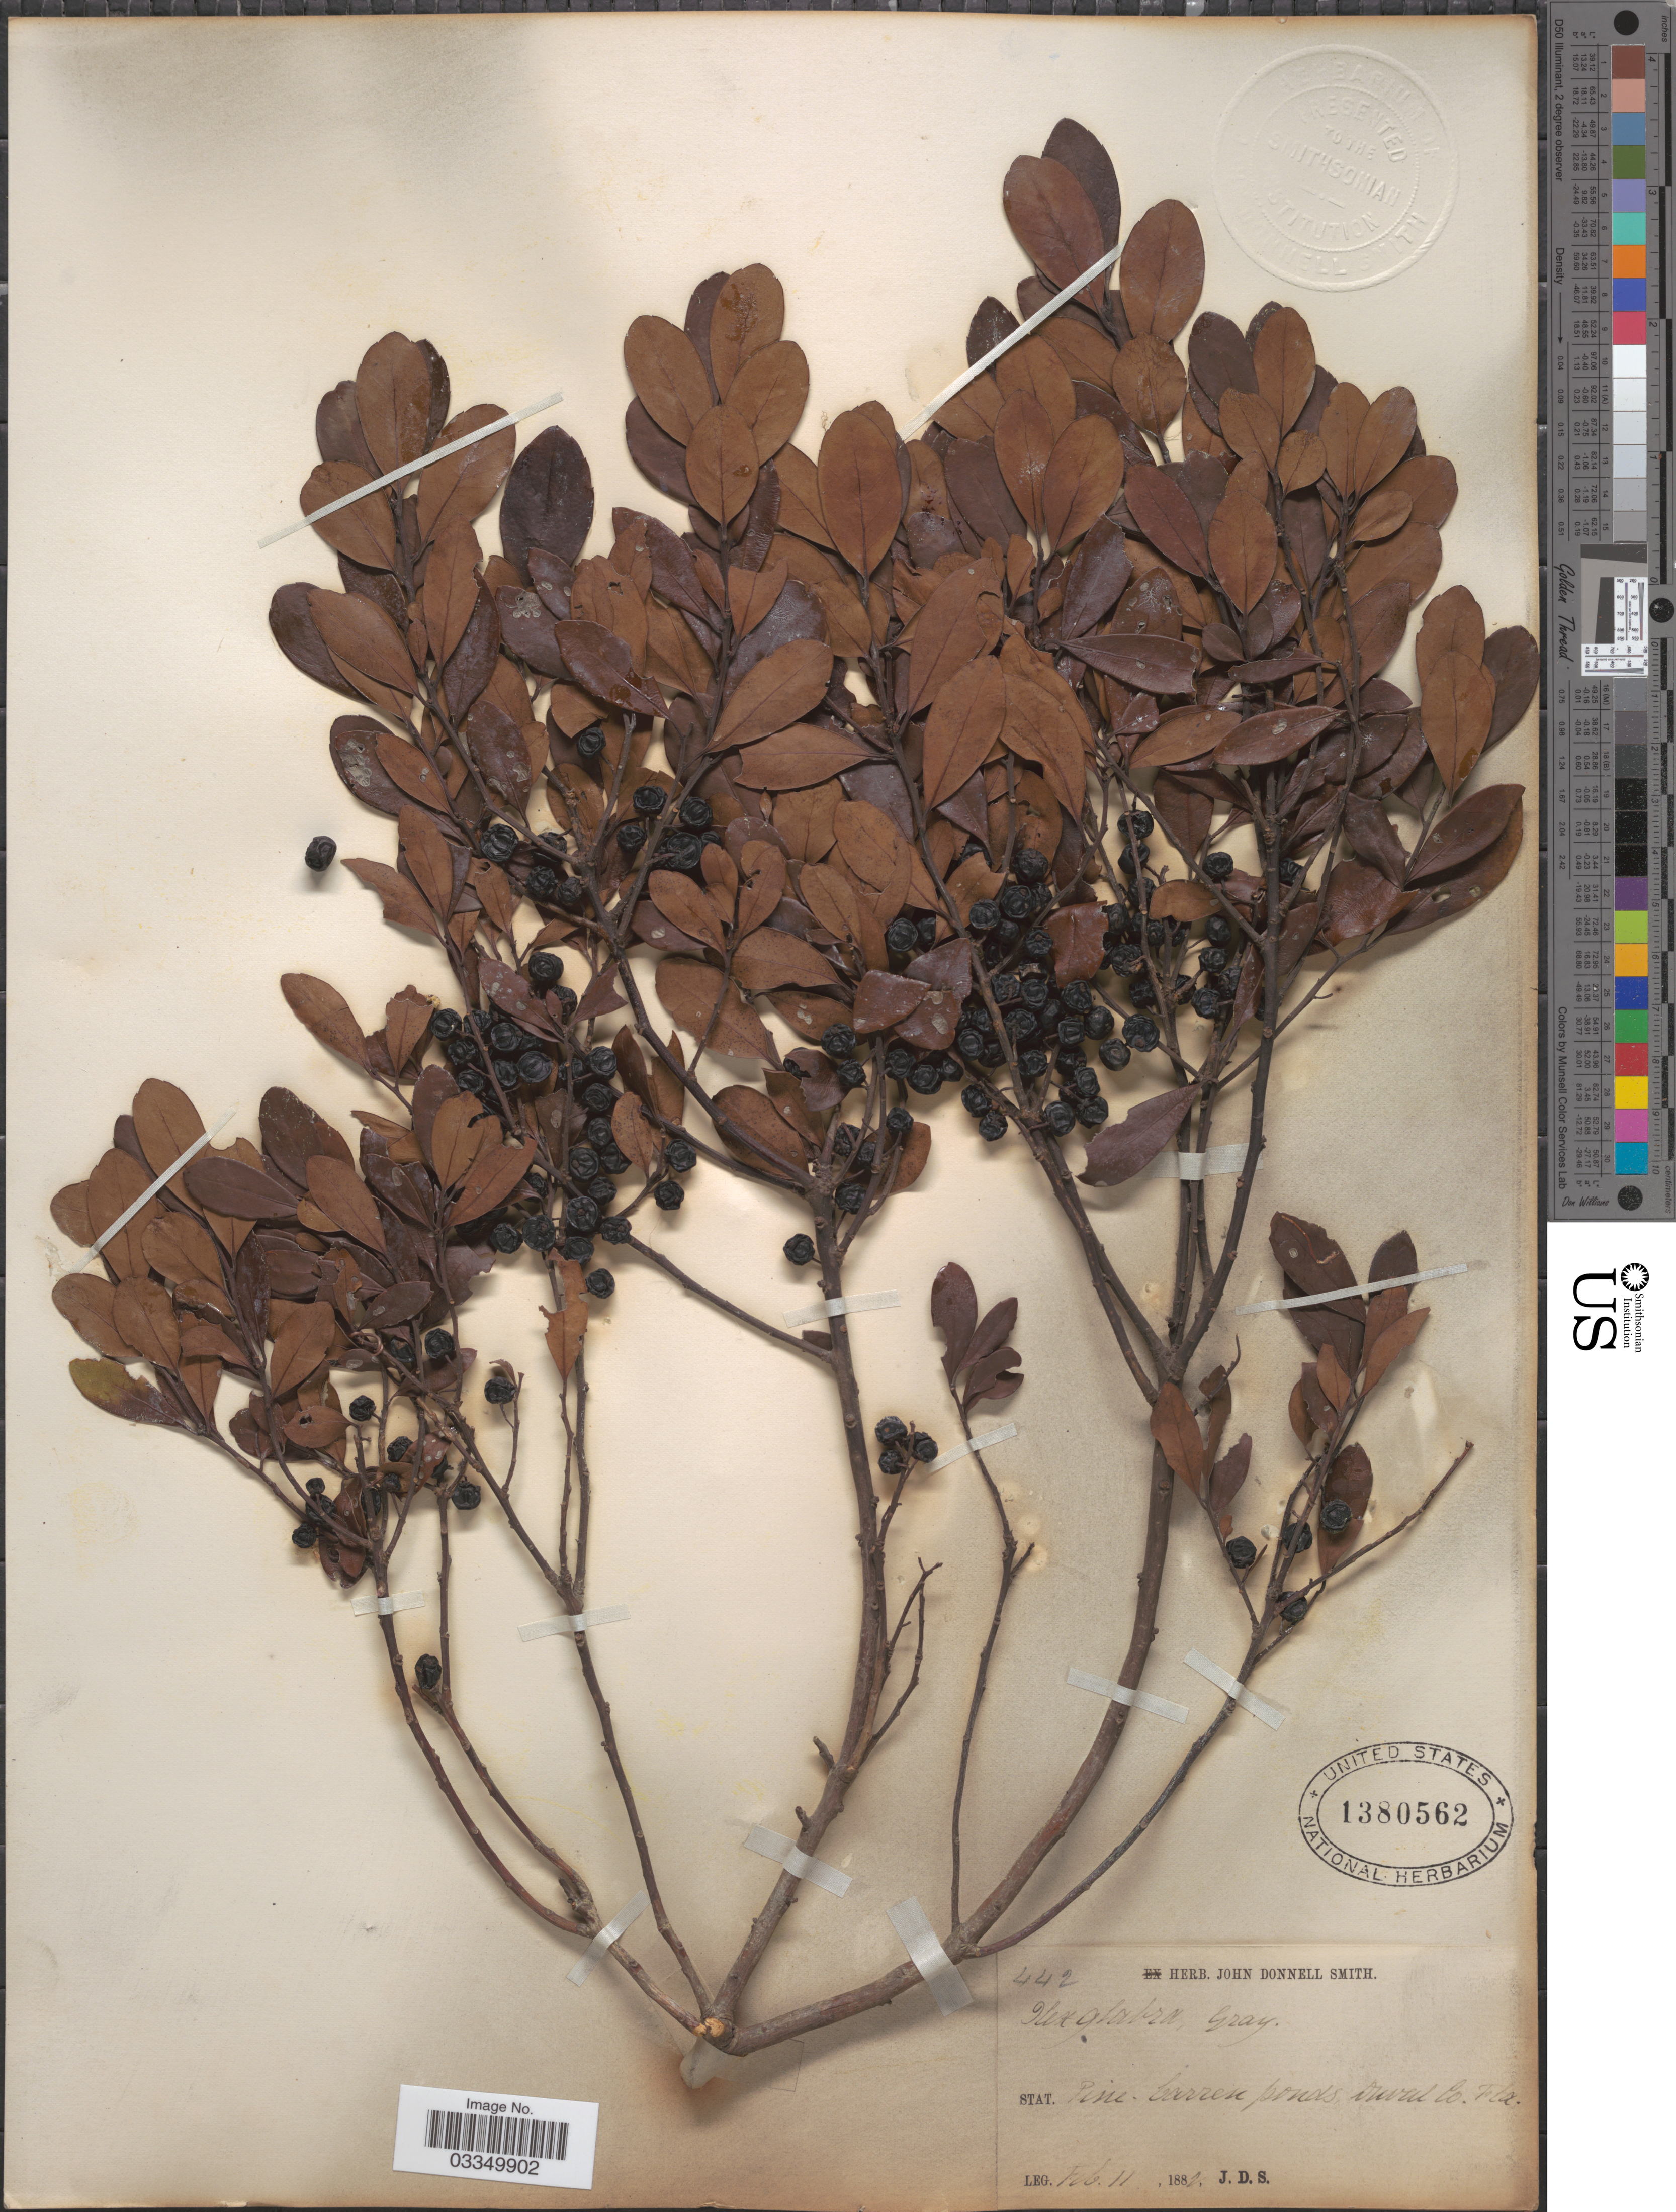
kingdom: Plantae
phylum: Tracheophyta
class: Magnoliopsida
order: Aquifoliales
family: Aquifoliaceae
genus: Ilex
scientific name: Ilex glabra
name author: (L.) A. Gray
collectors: J. Donnell Smith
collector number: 442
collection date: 1882-02-11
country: United States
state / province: Florida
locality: Stat. Pine - barren ponds, Duval Co.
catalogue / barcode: US 1380562